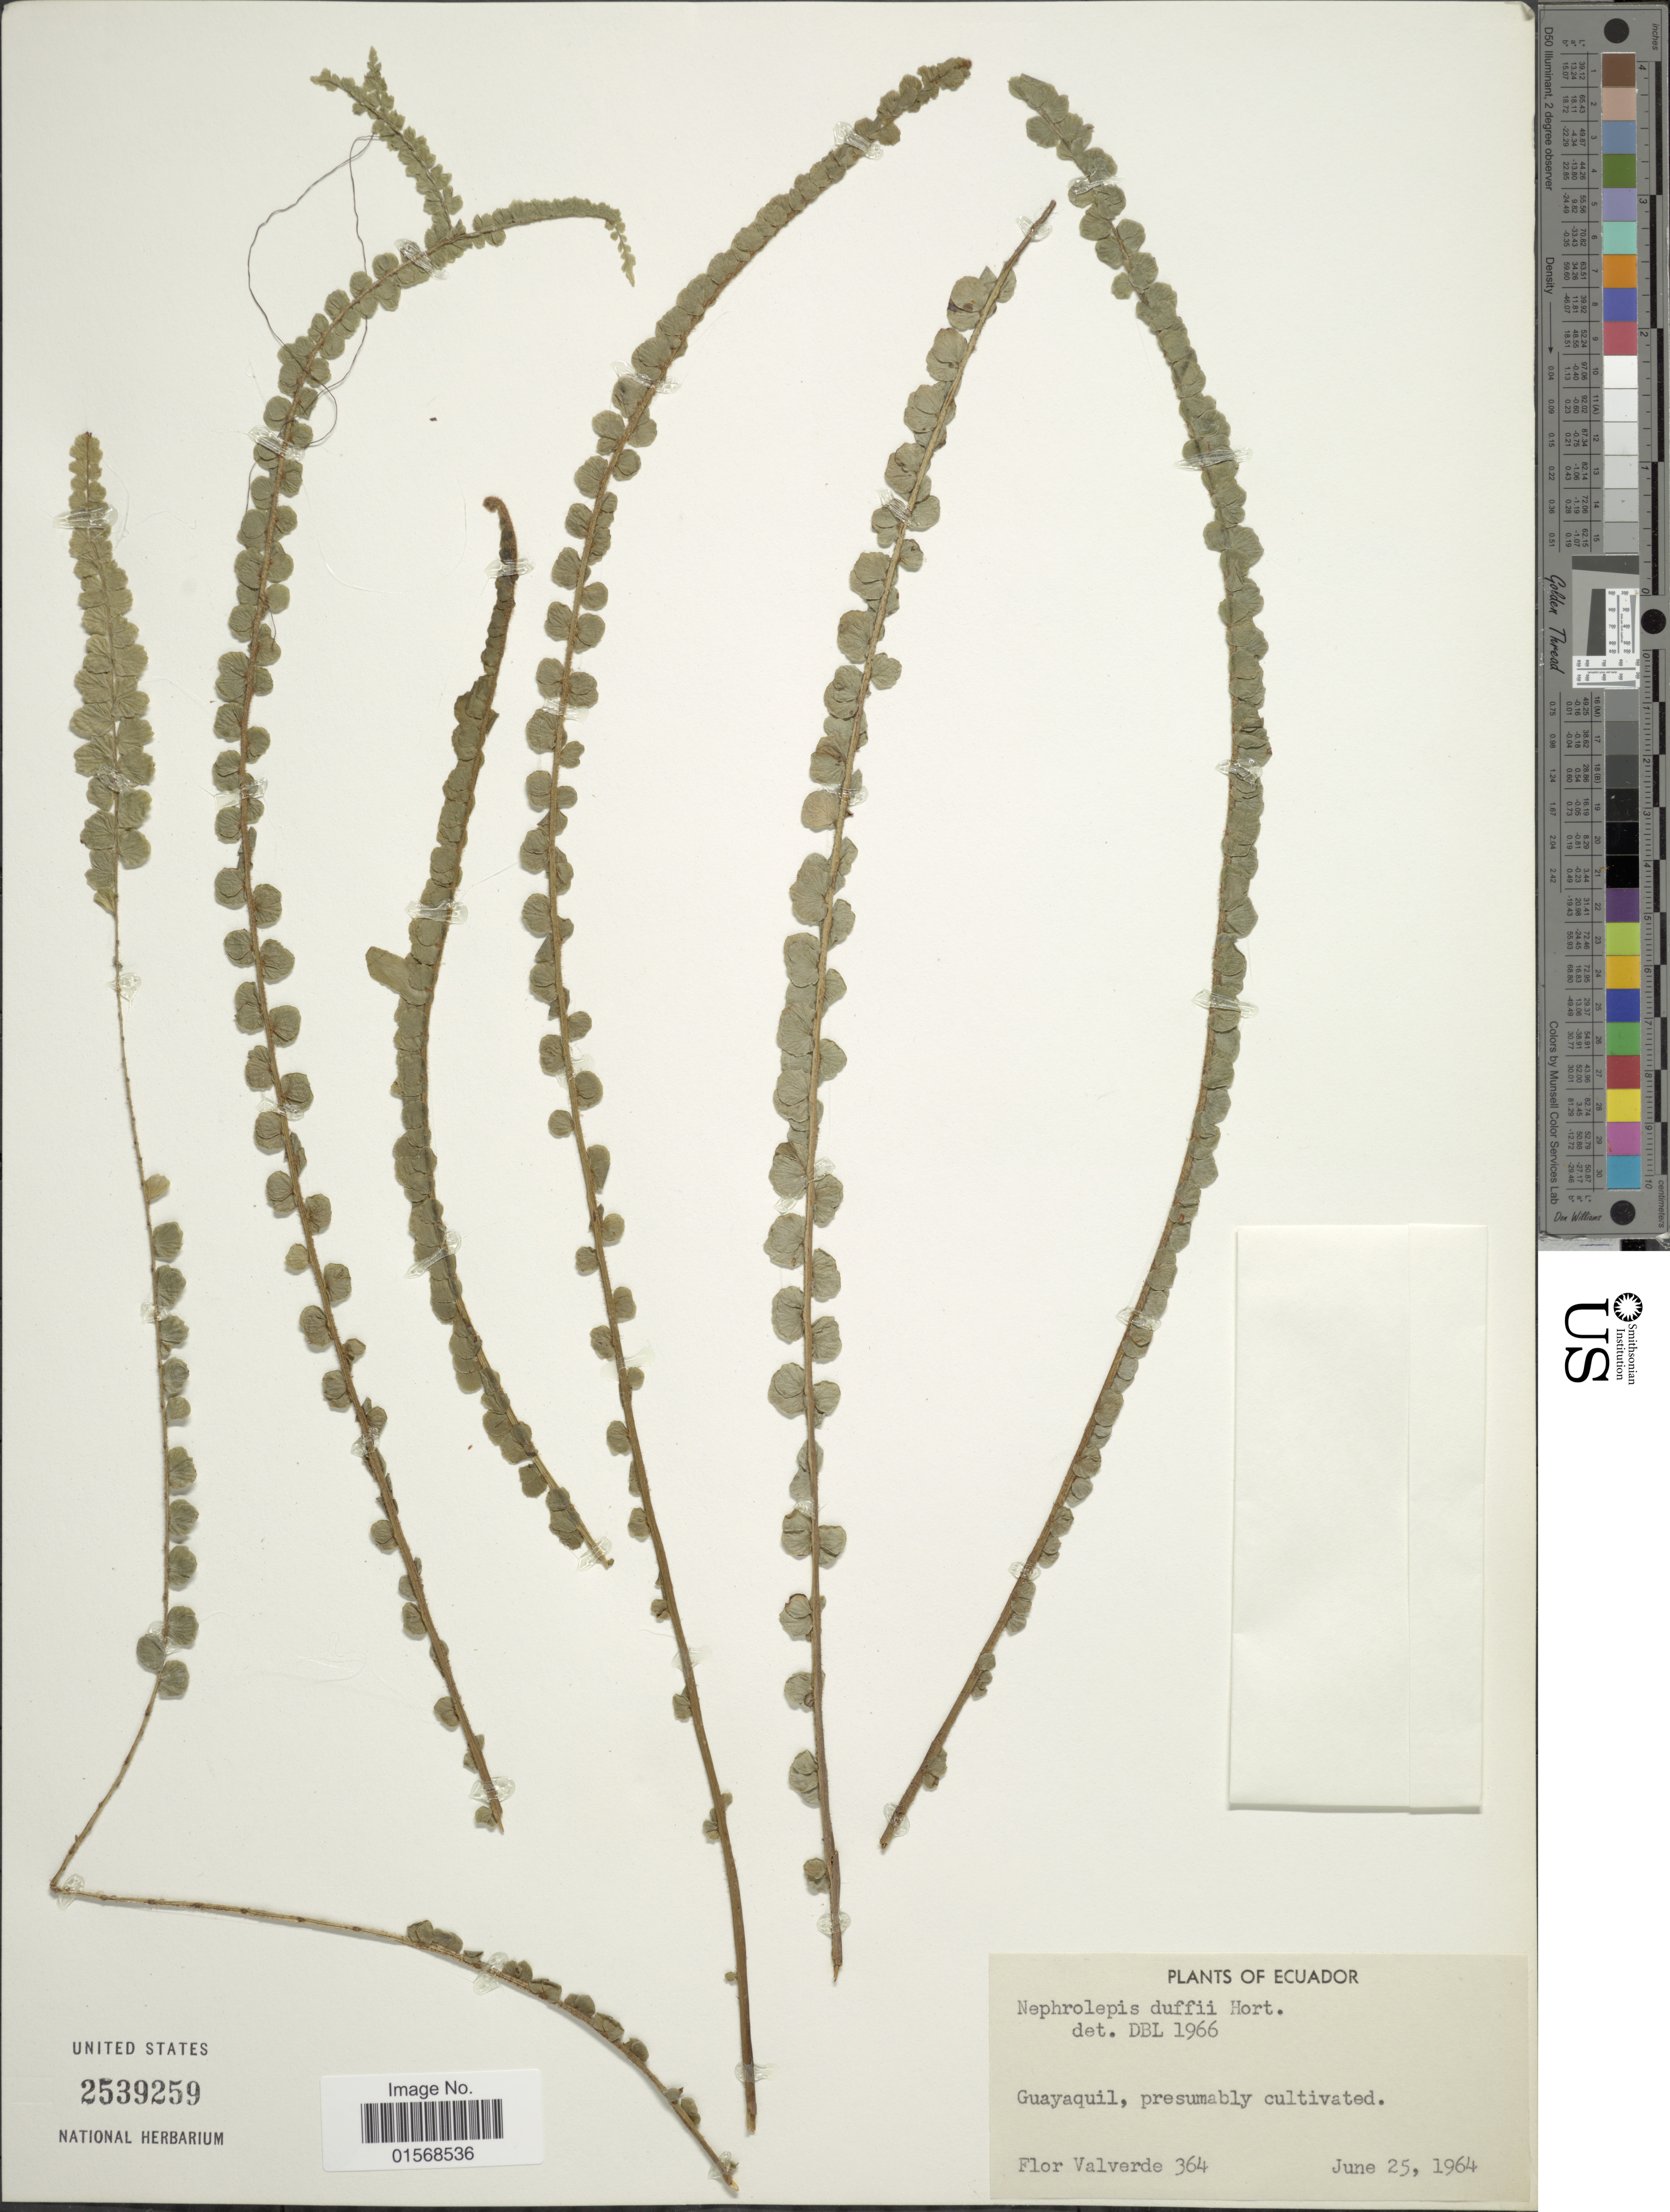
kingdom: Plantae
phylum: Tracheophyta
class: Polypodiopsida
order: Polypodiales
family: Nephrolepidaceae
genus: Nephrolepis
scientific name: Nephrolepis duffii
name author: T. Moore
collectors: F. M. Valverde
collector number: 364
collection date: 1964-06-25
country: Ecuador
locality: Guayaquil, Ecuador.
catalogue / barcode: US 2539259